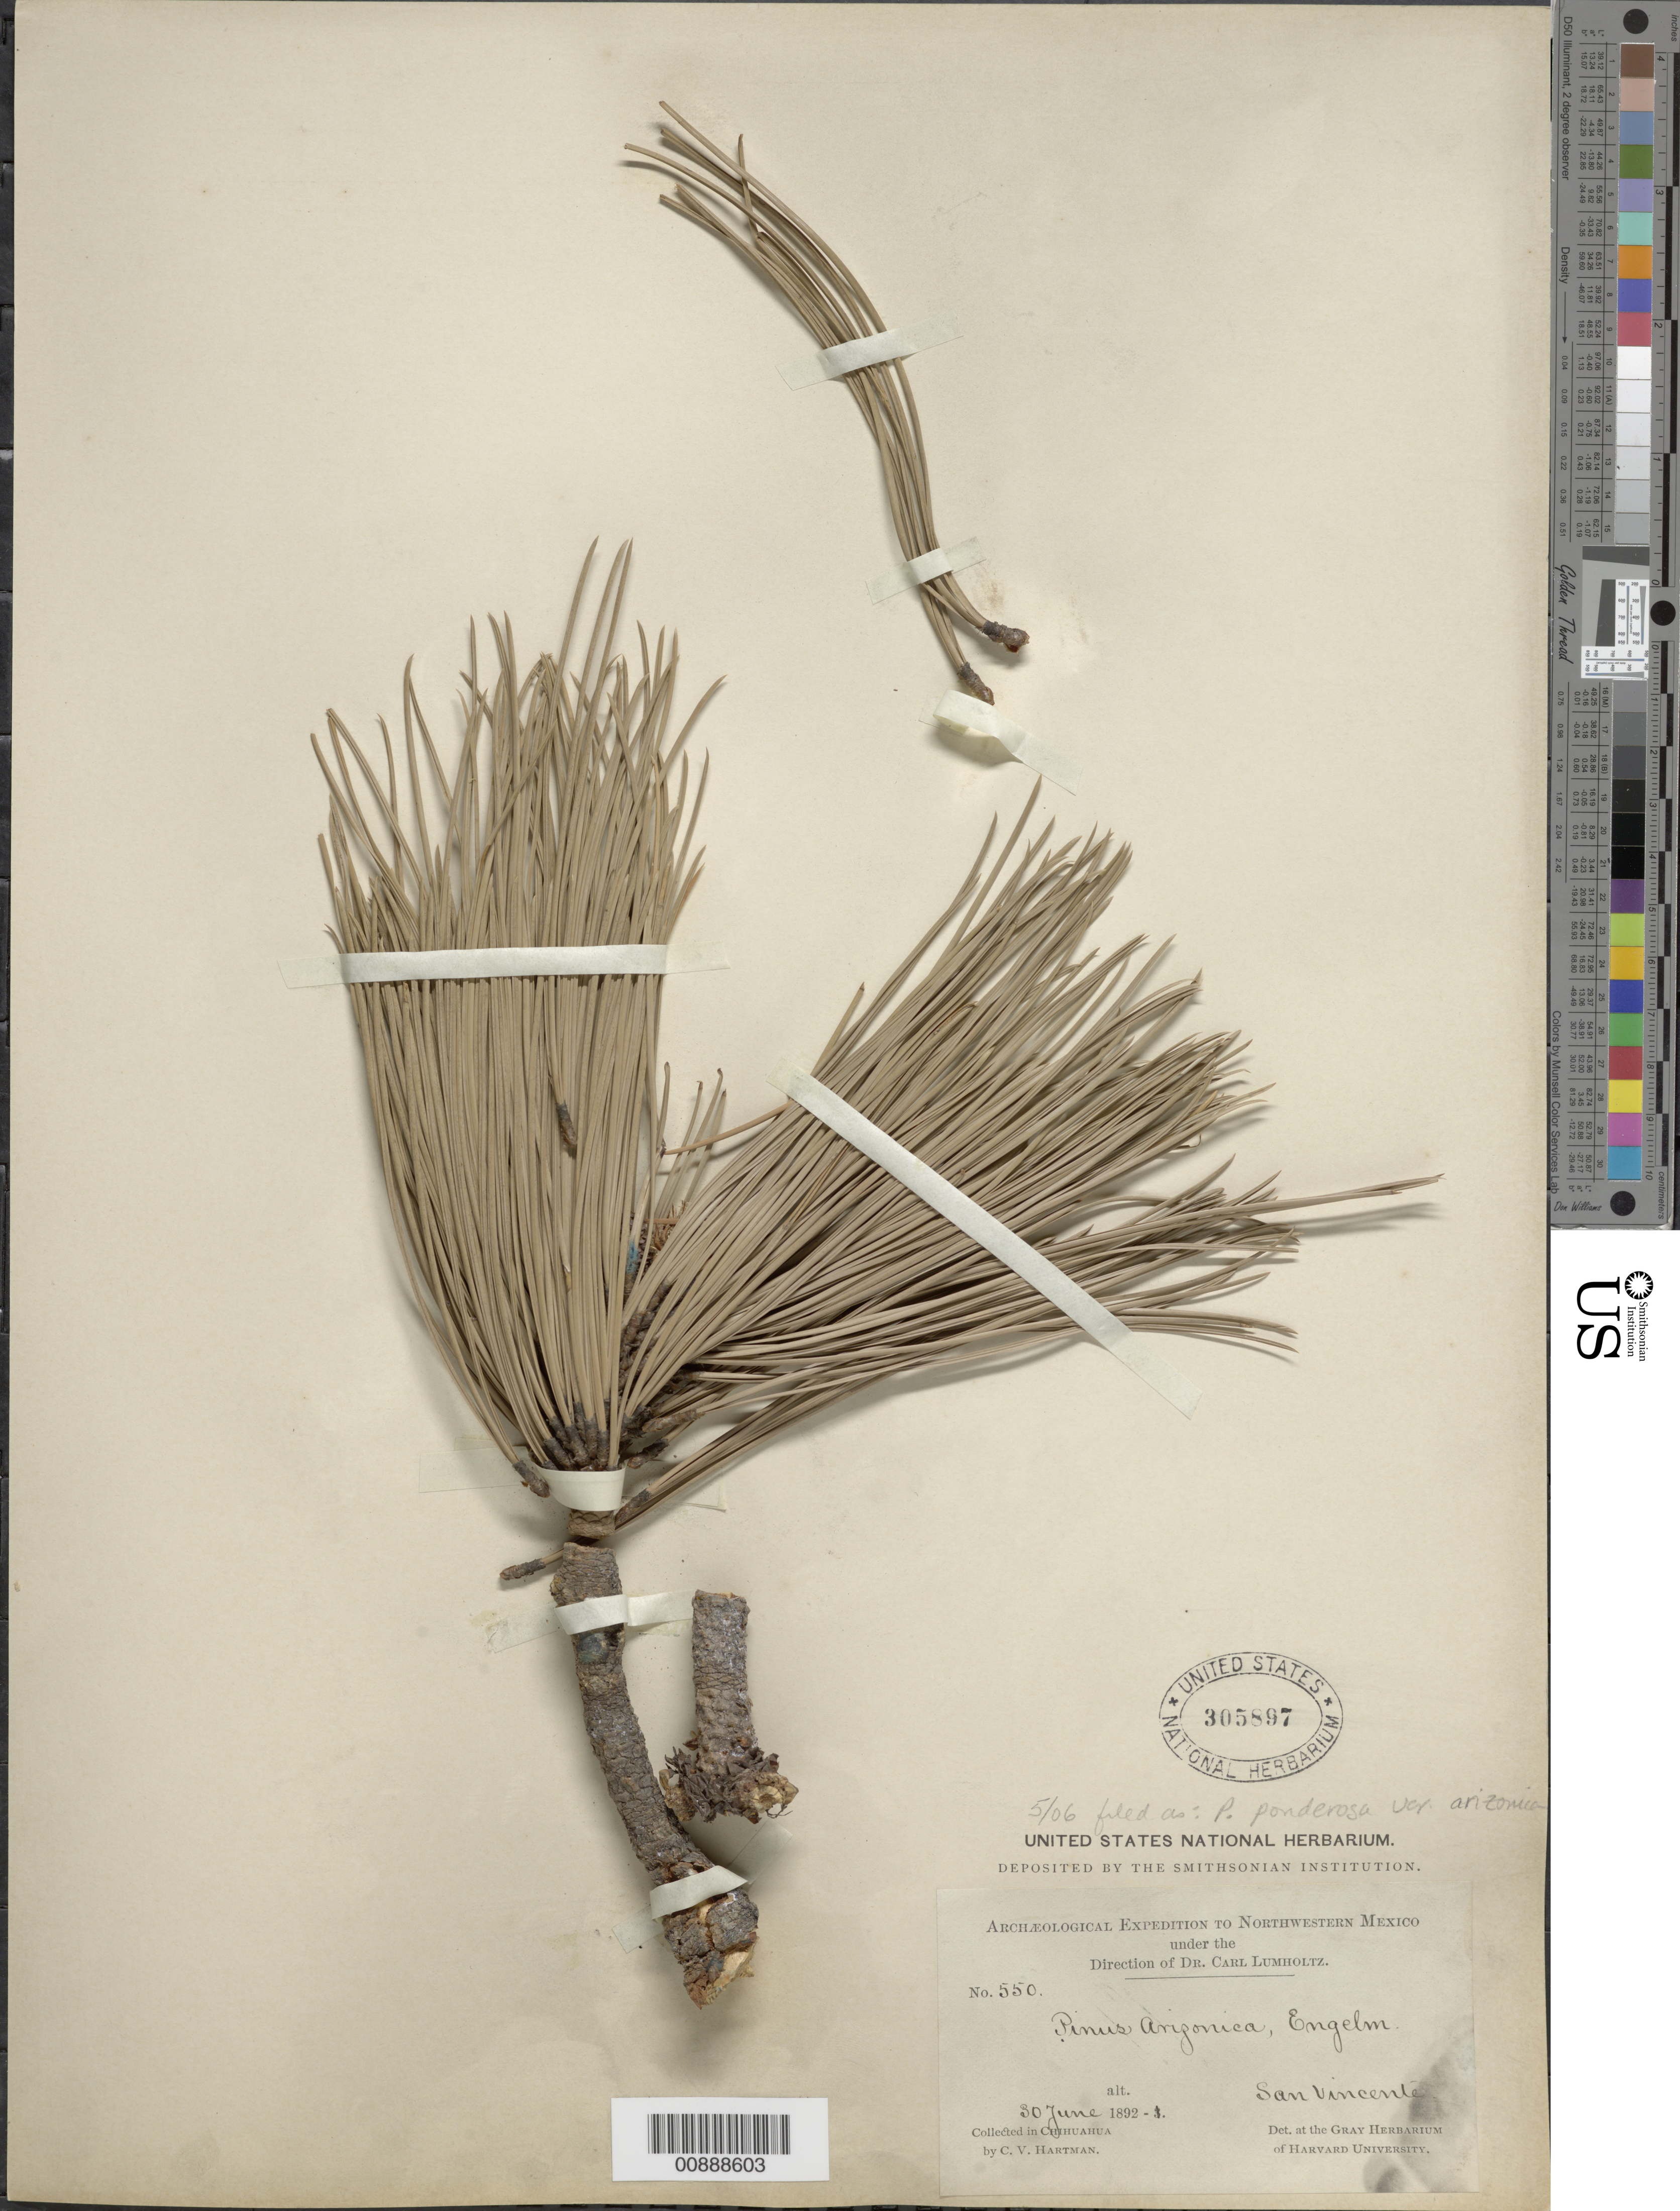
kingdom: Plantae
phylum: Tracheophyta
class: Pinopsida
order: Pinales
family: Pinaceae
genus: Pinus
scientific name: Pinus ponderosa var. scopulorum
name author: Engelm.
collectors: C. V. Hartman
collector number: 550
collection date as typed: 30 Jun 1892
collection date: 1892-06-30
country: Mexico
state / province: Chihuahua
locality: San Vicente, Chihuahua.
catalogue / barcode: US 305897